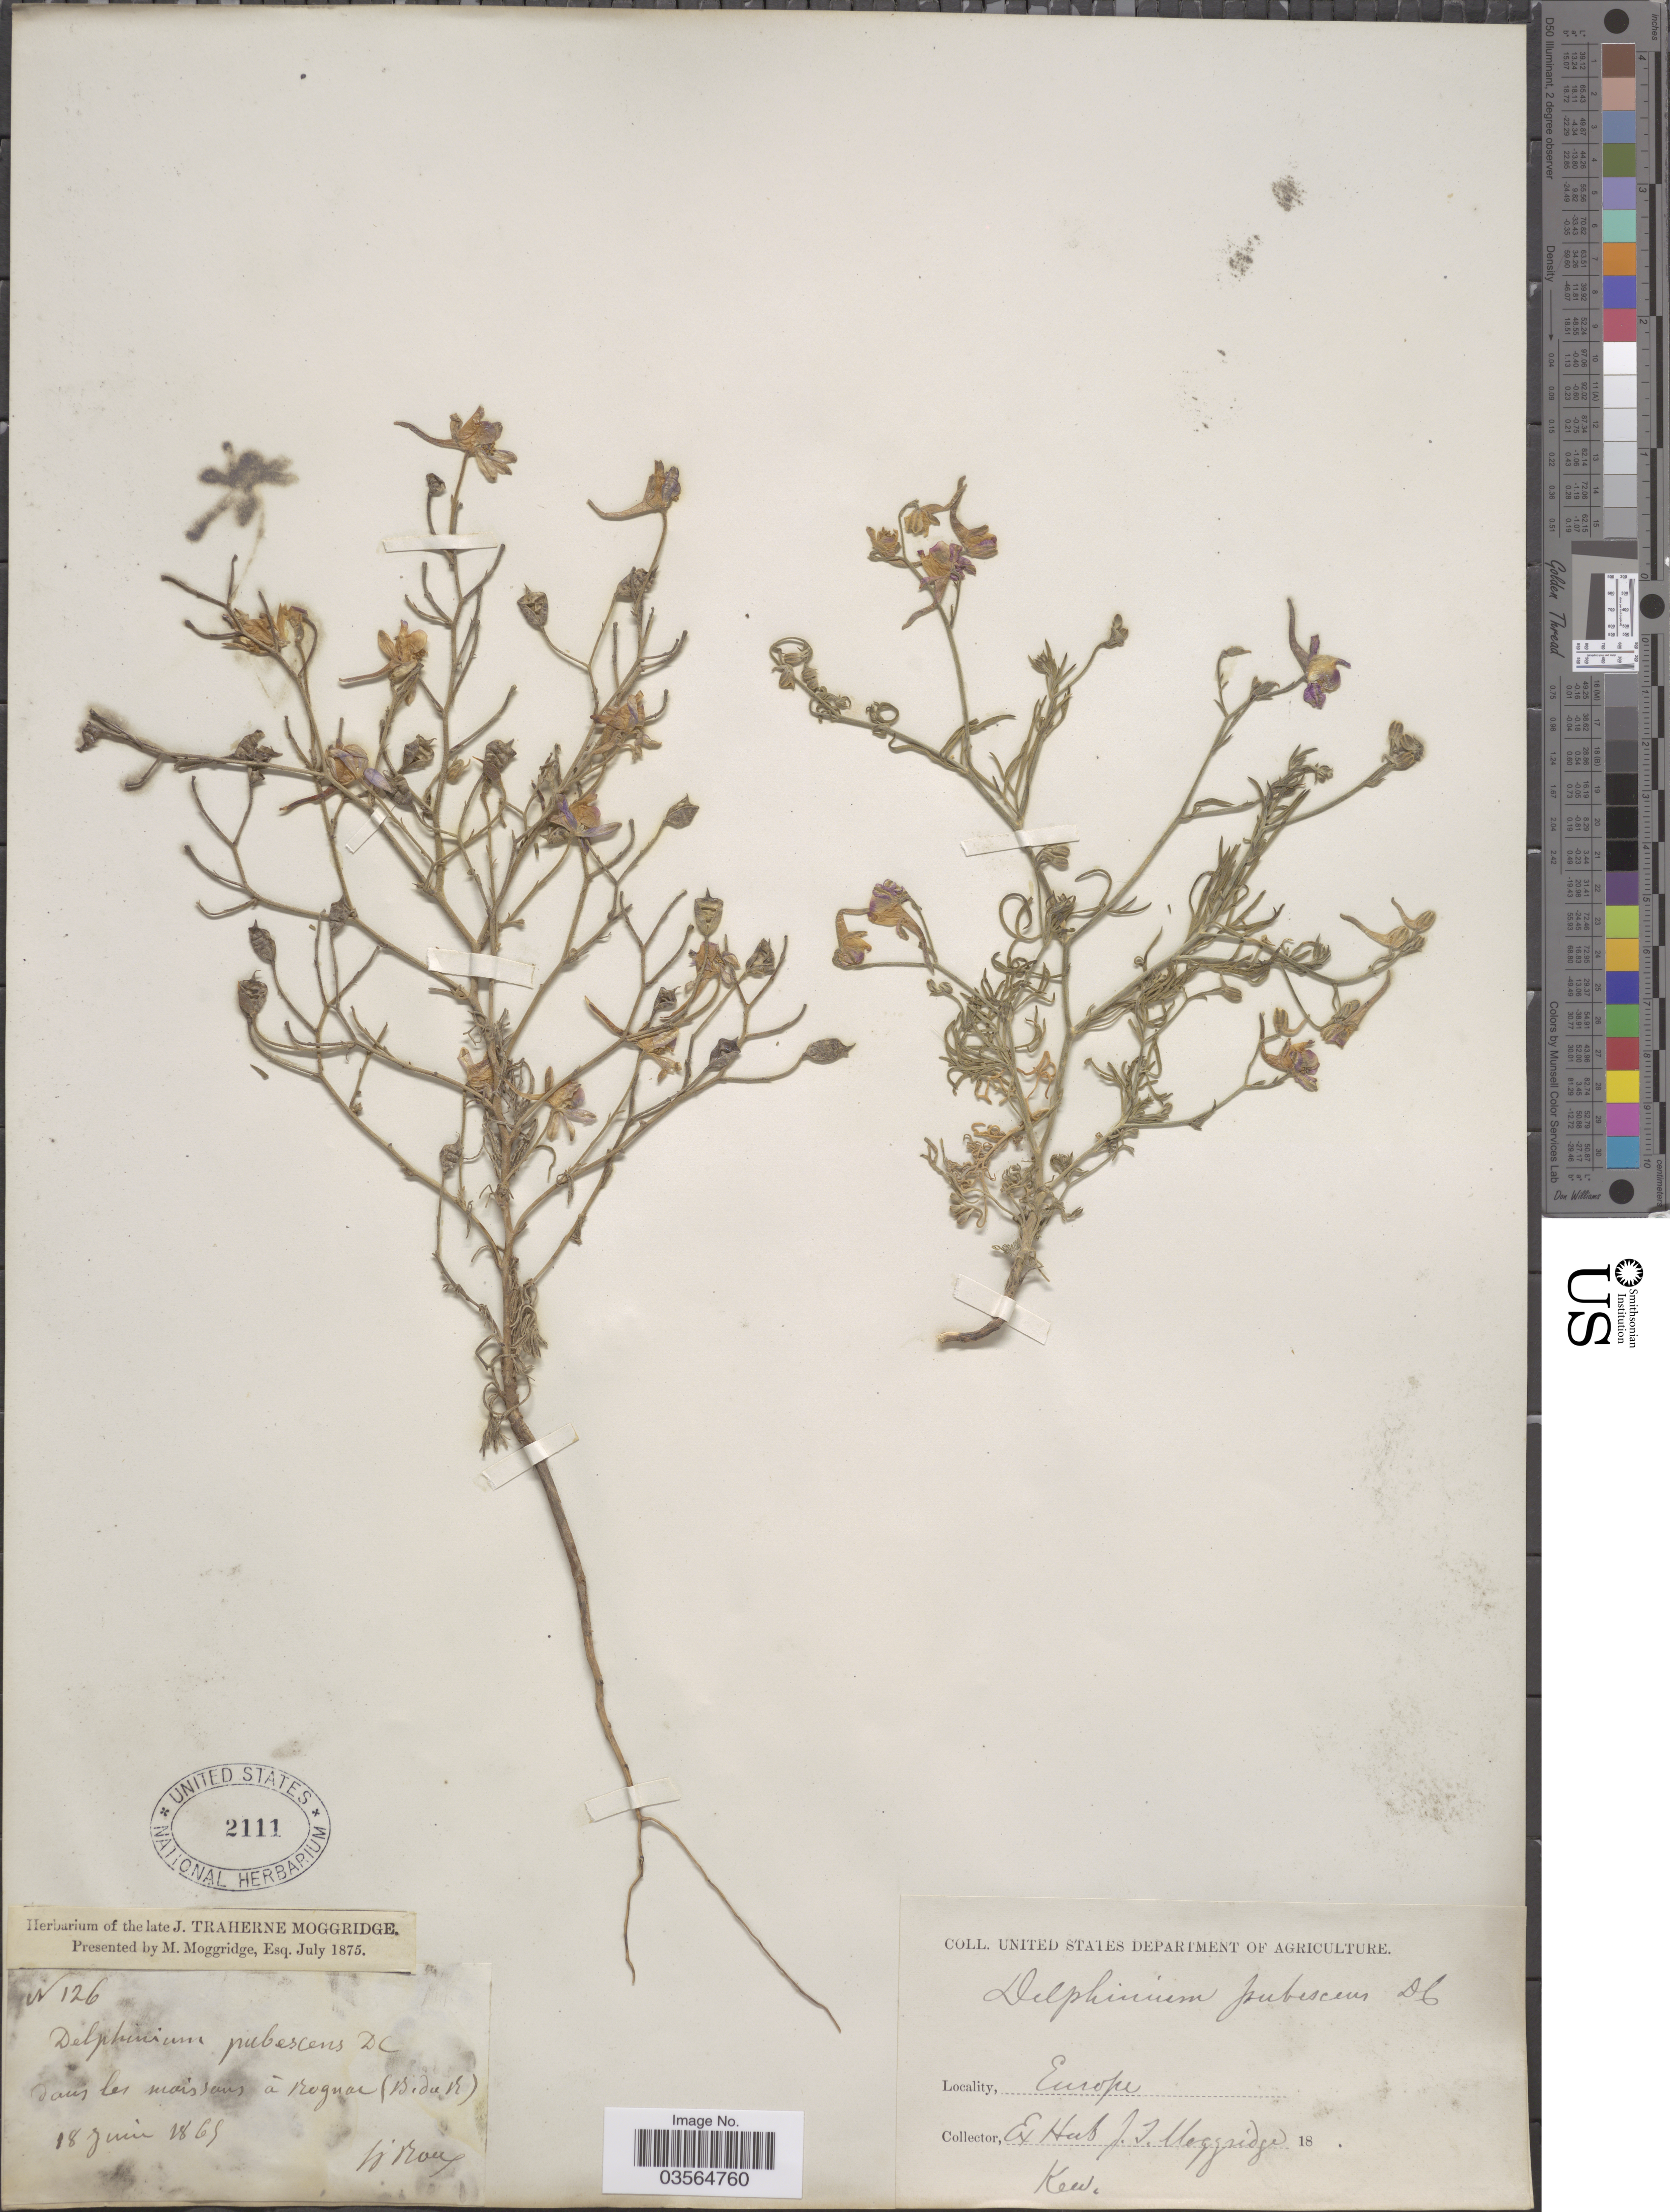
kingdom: Plantae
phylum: Tracheophyta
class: Magnoliopsida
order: Ranunculales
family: Ranunculaceae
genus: Delphinium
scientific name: Delphinium pubescens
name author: DC.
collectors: N. Roux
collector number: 126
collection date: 1865-06-18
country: France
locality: Dans les moissans á Rognac (B. du R). Europe.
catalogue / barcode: US 2111